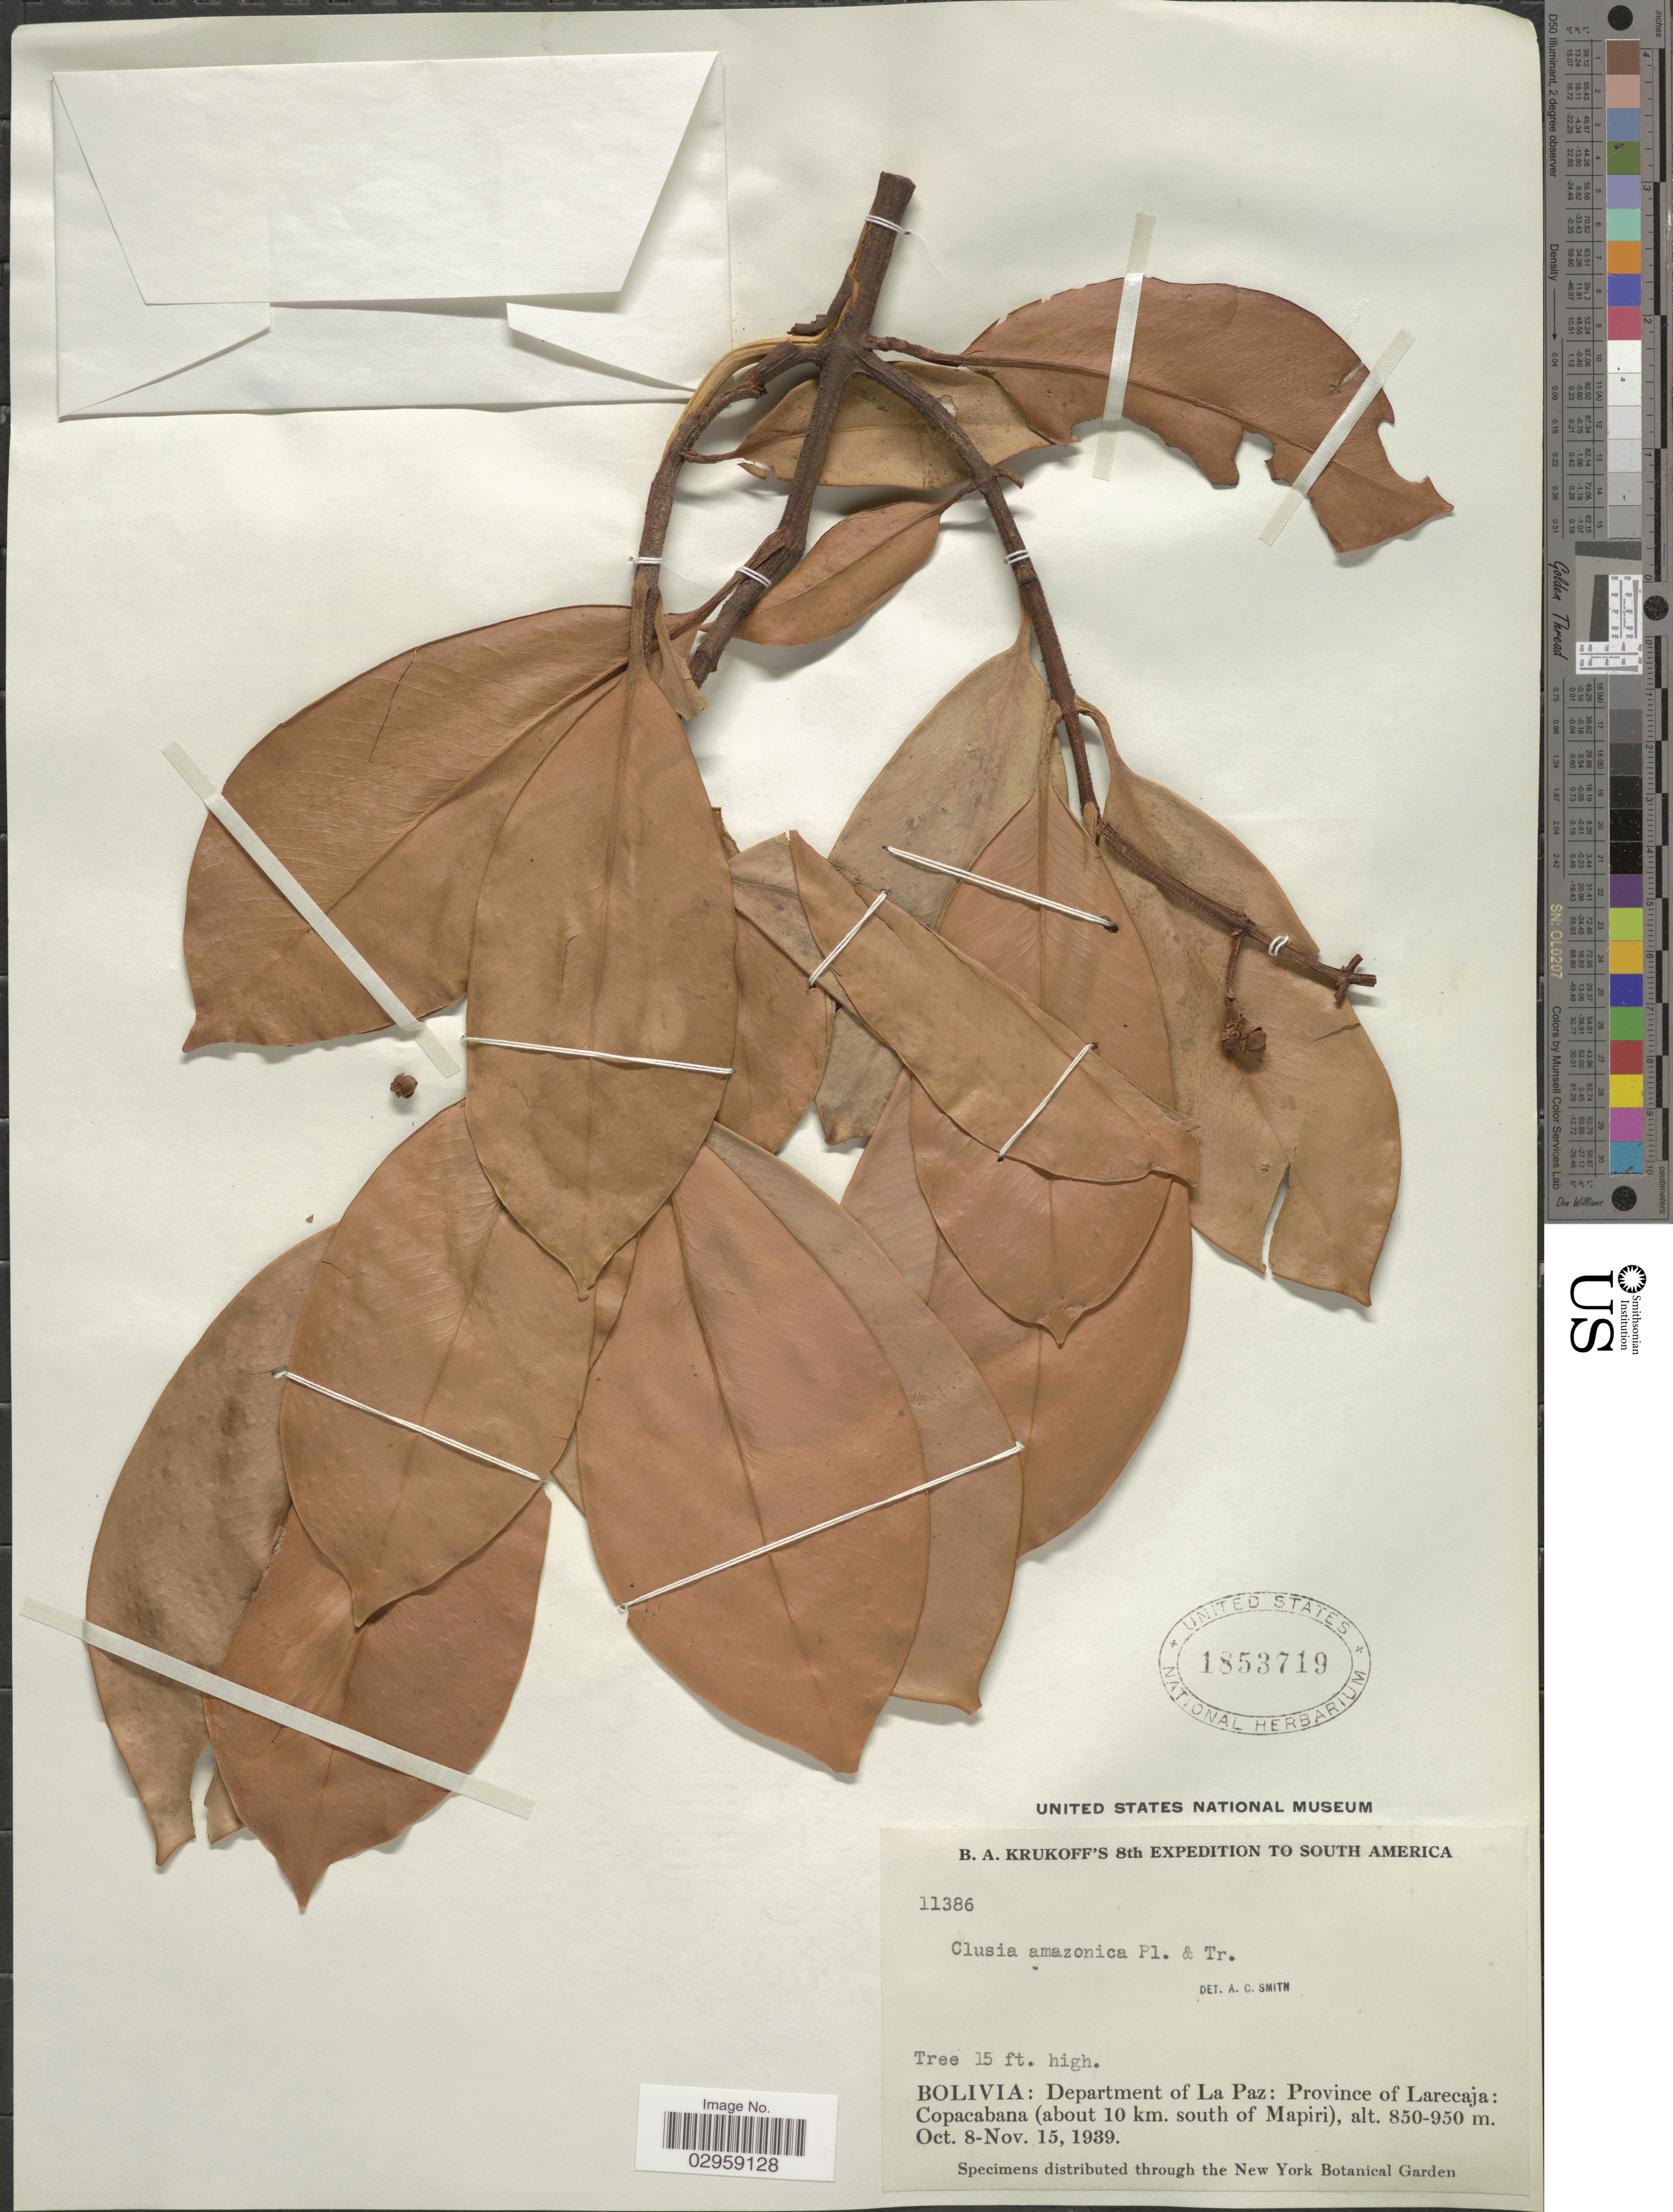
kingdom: Plantae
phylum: Tracheophyta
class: Magnoliopsida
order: Malpighiales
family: Clusiaceae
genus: Clusia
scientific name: Clusia amazonica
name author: Planch. & Triana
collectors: B. A. Krukoff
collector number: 11386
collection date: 1939-10-08/1939-11-15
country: Bolivia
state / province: La Paz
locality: Department of La Paz: Province of Larecaja: Copacabana (about 10 km. south of Mapiri).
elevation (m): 850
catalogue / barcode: US 1853719